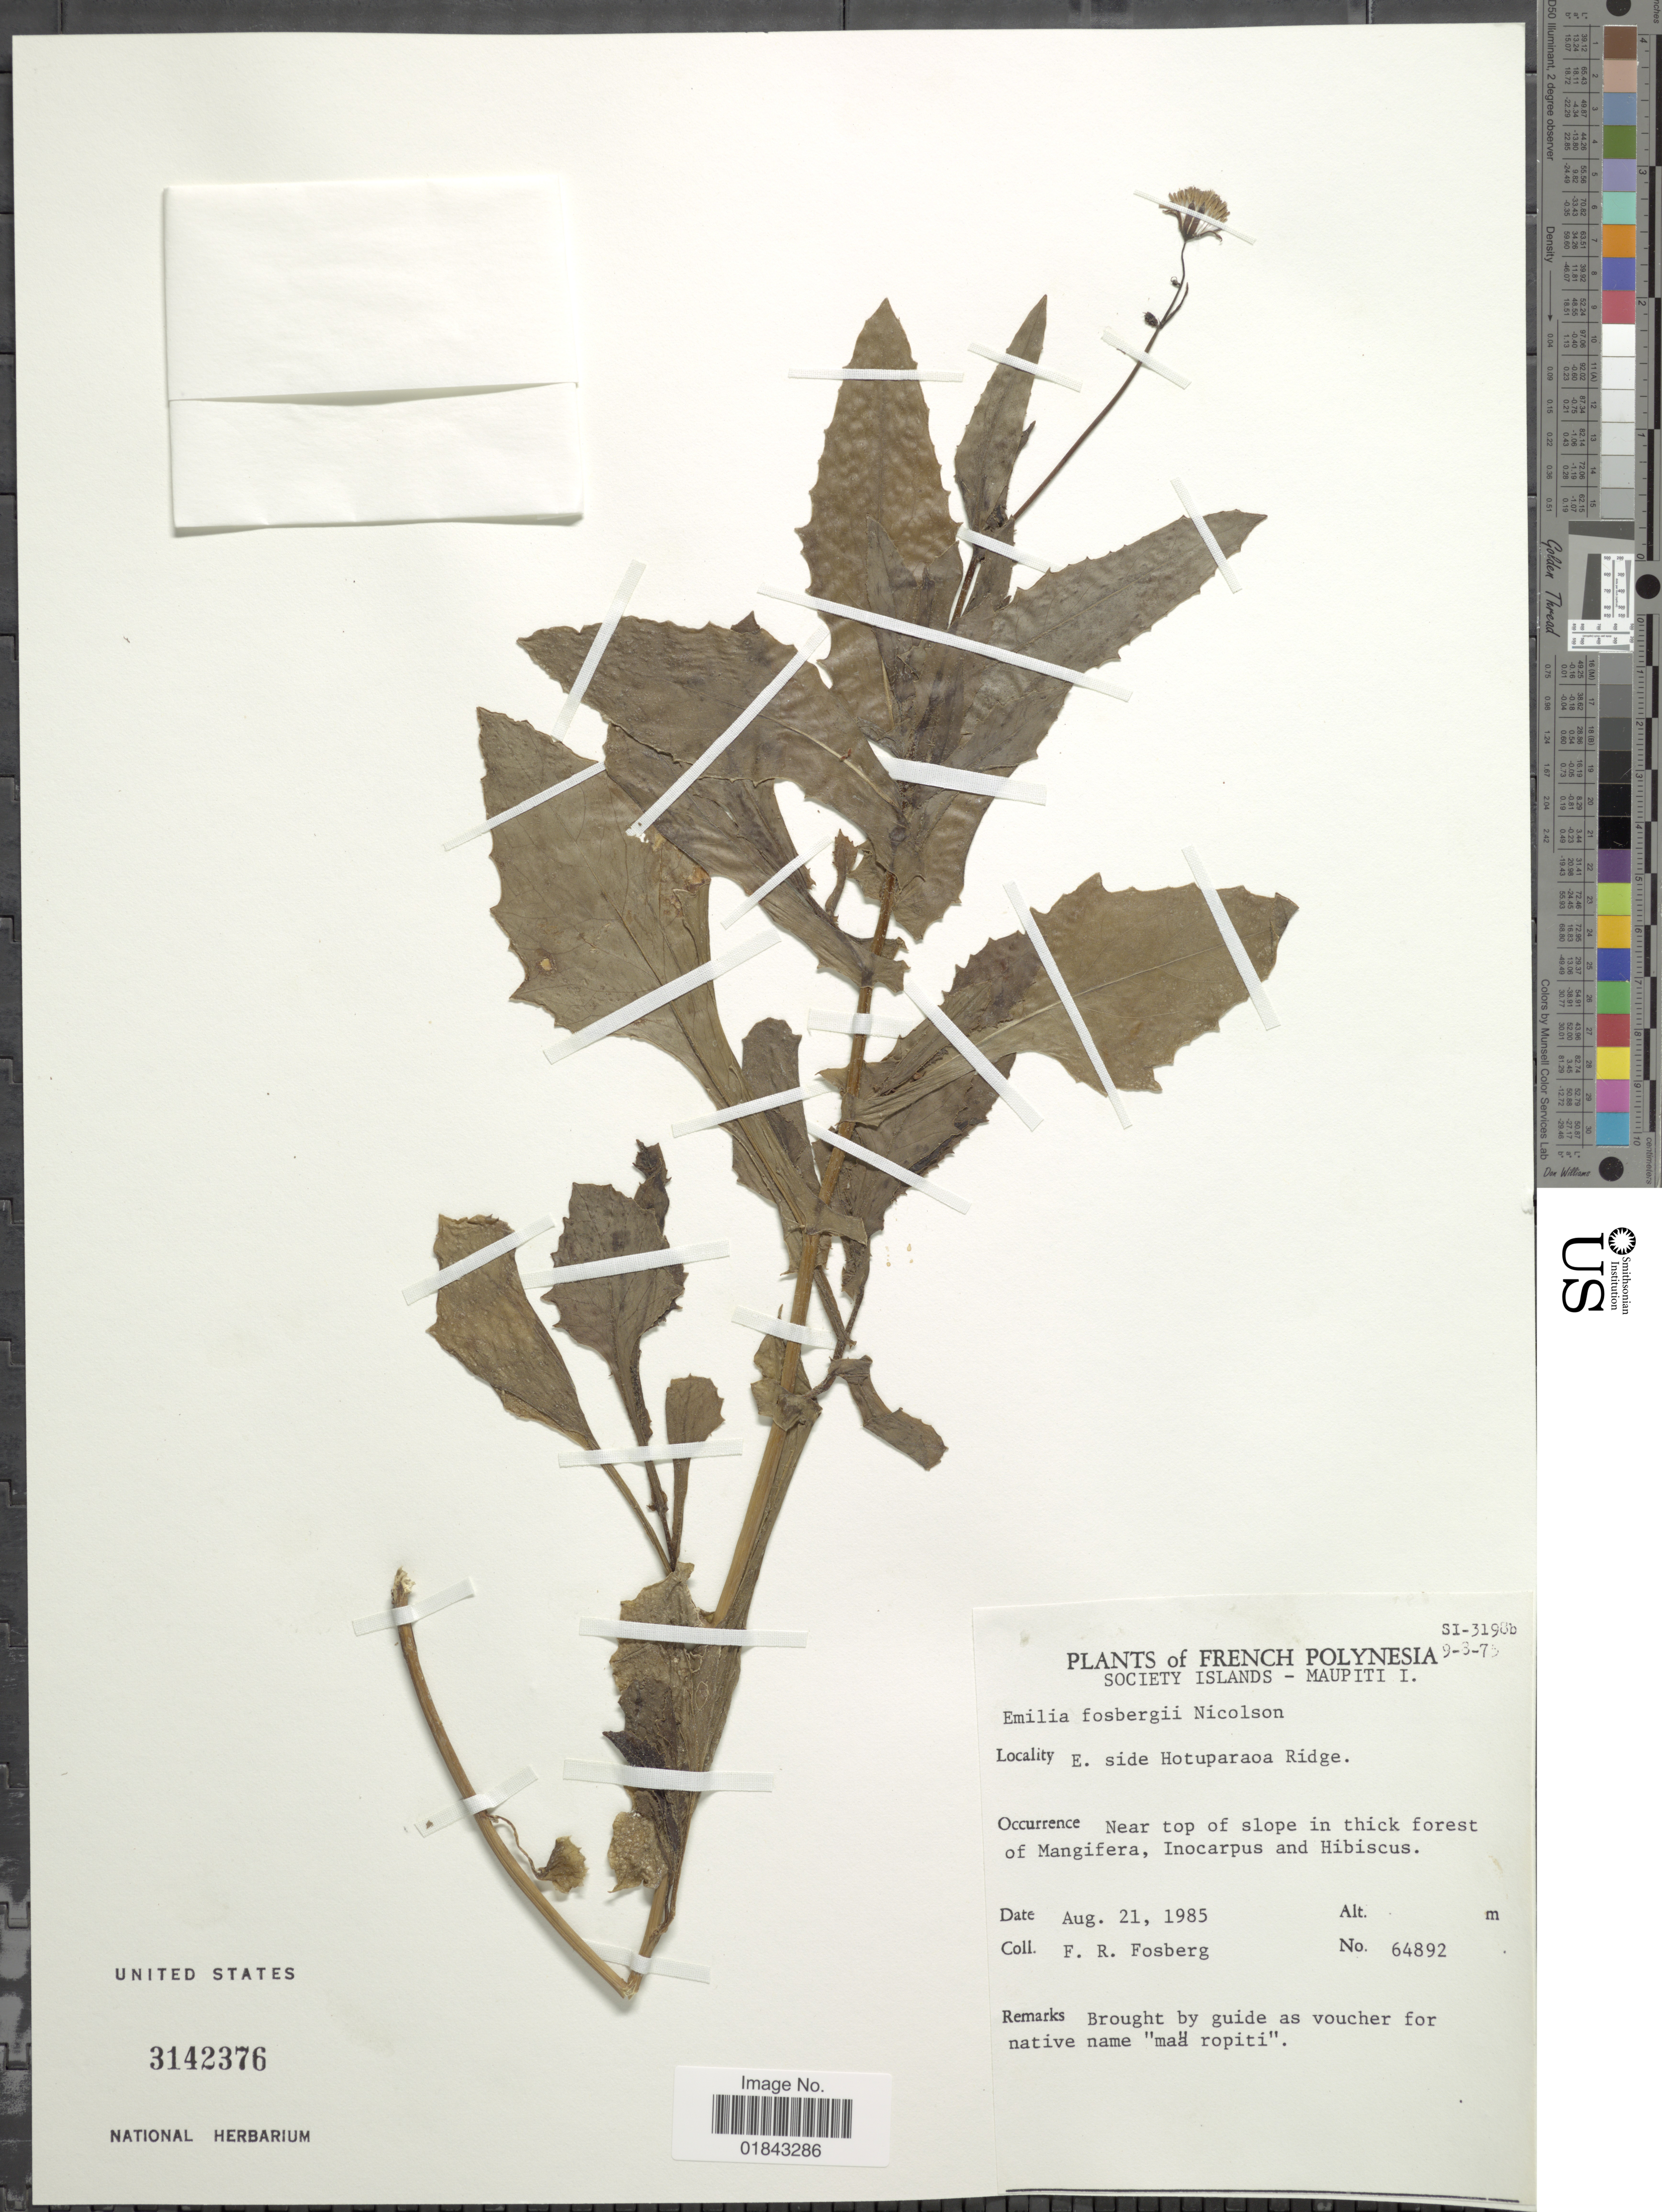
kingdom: Plantae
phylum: Tracheophyta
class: Magnoliopsida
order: Asterales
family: Asteraceae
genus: Emilia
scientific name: Emilia fosbergii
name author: Nicolson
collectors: F. R. Fosberg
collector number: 64892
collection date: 1985-08-21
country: French Polynesia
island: Maupiti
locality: Society Islands, Maupiti I., E. side Hotuparaoa Ridge, near top of slope in thick forest of Mangifera, Inocarpus and Hibiscus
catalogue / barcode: US 3142376